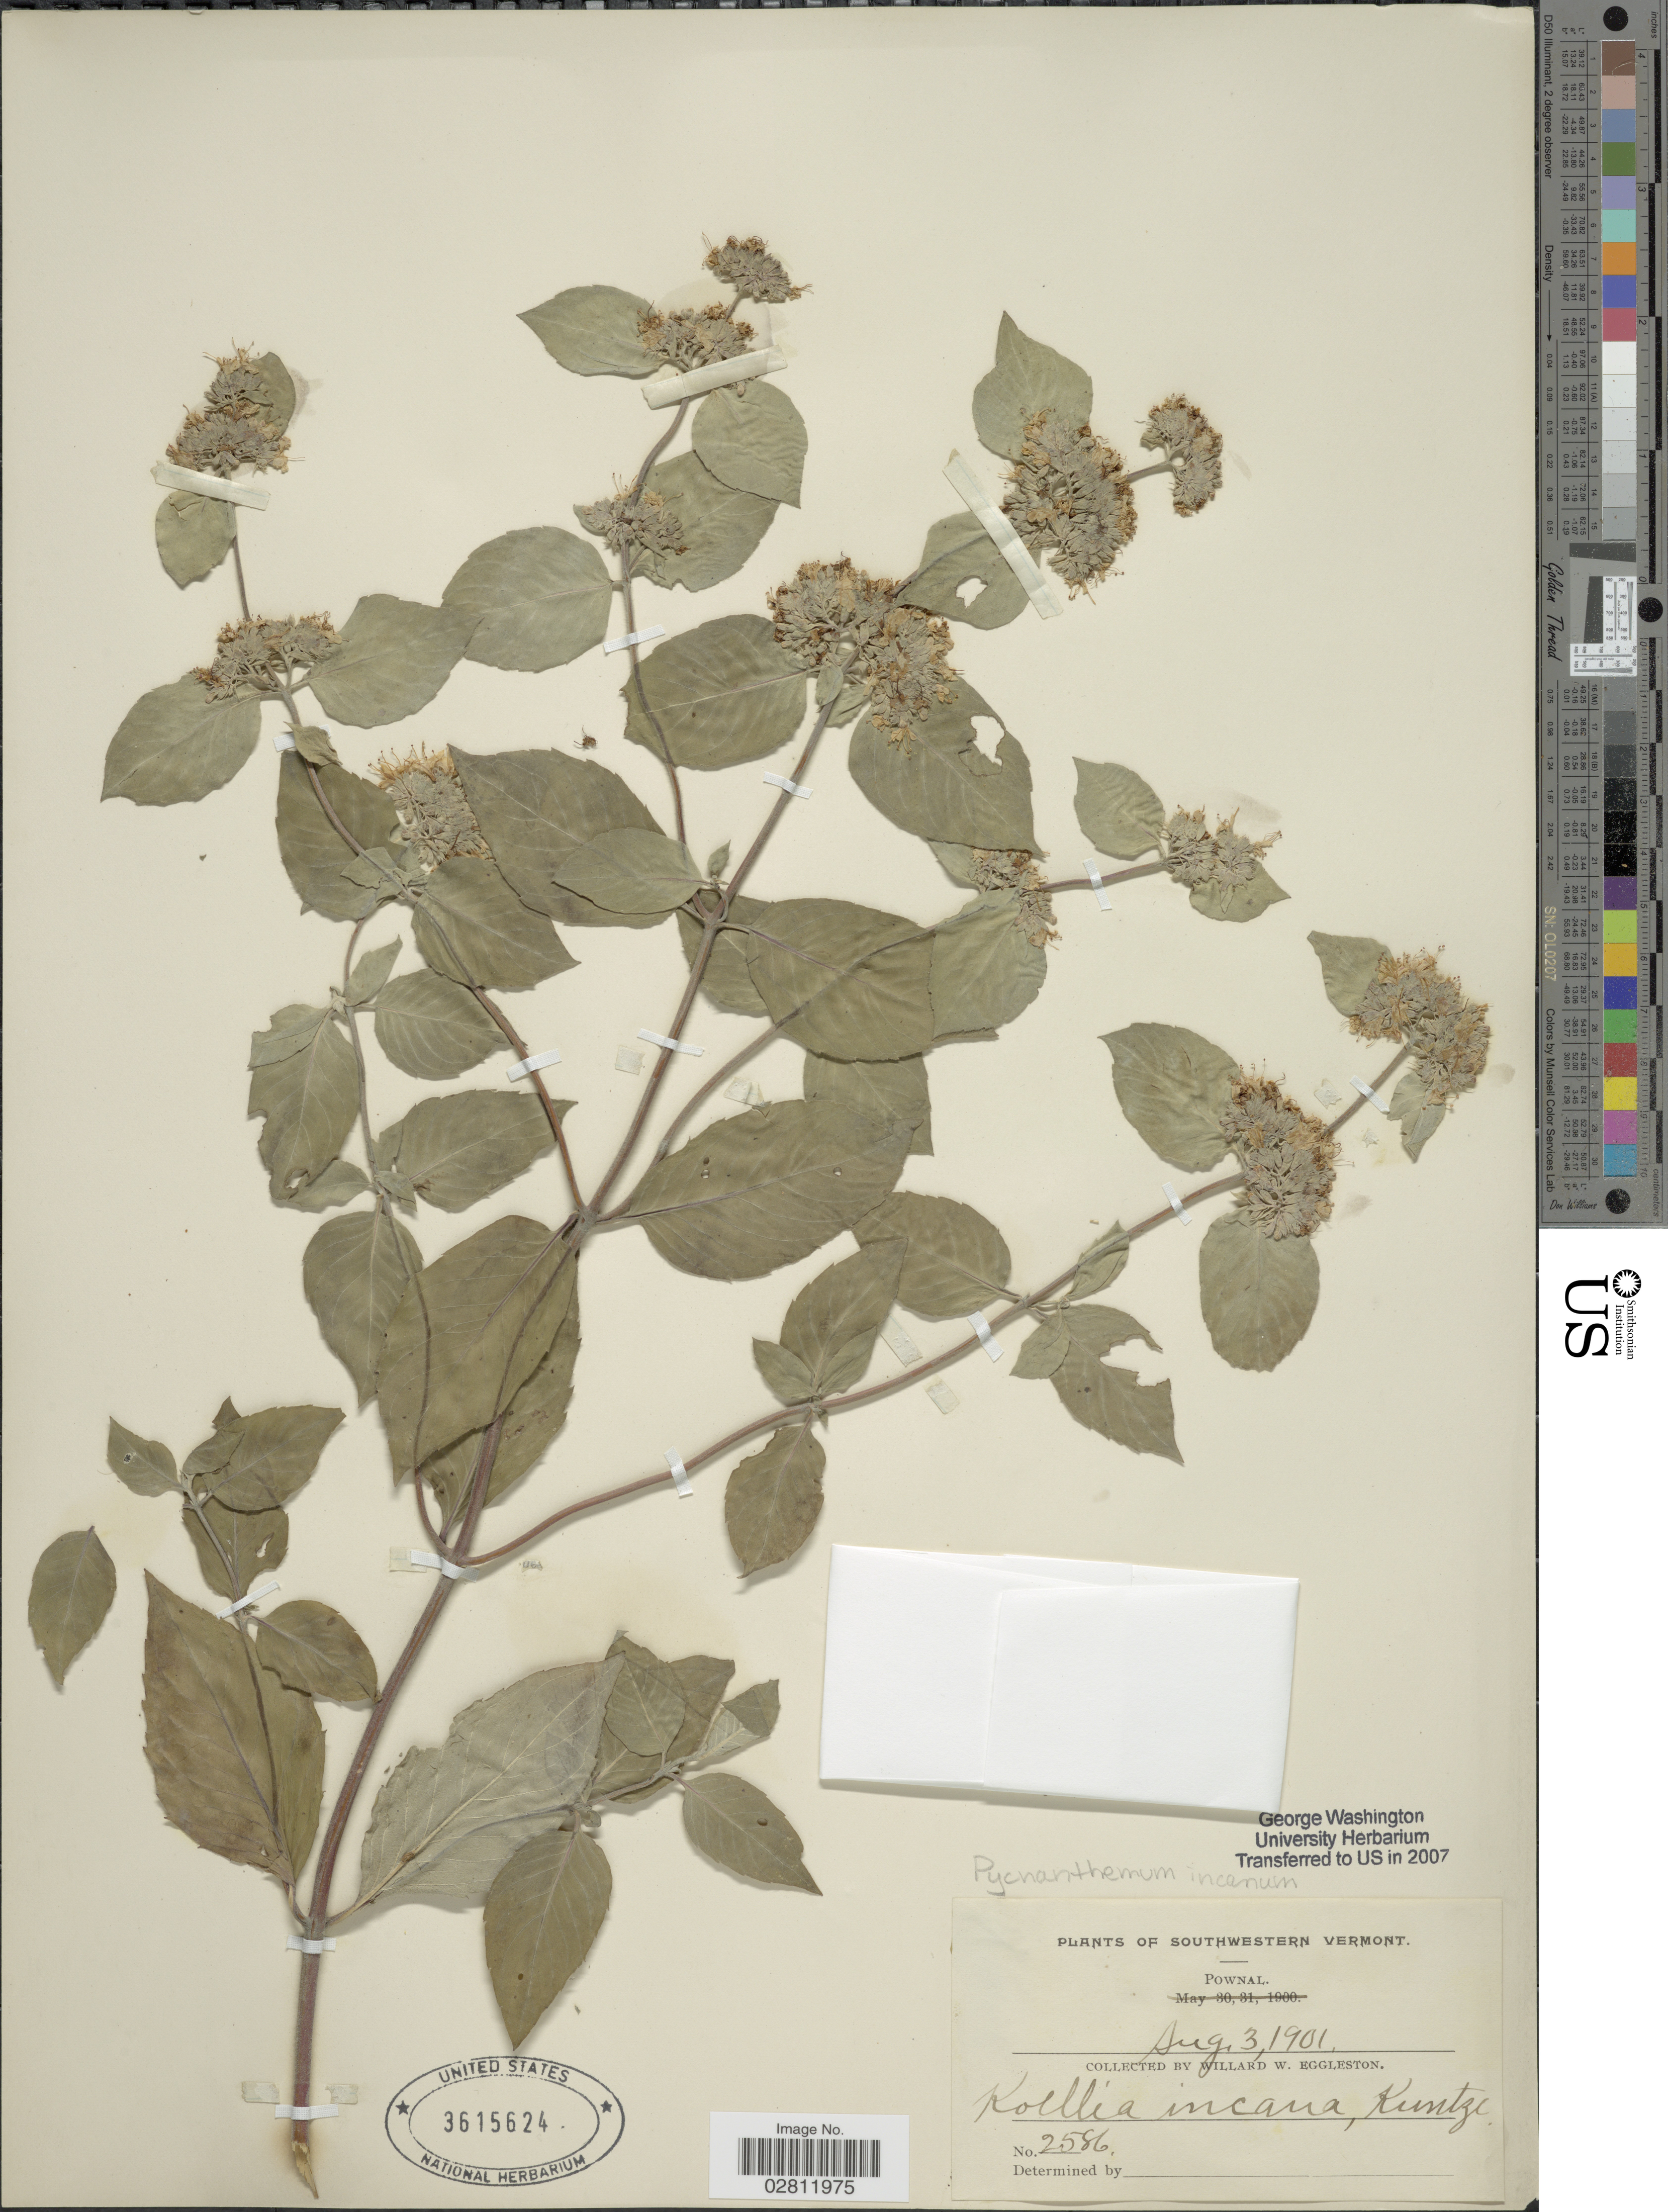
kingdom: Plantae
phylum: Tracheophyta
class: Magnoliopsida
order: Lamiales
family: Lamiaceae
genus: Pycnanthemum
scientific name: Pycnanthemum incanum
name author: (L.) Michx.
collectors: W. W. Eggleston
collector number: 2386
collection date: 1901-08-03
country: United States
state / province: Vermont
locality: Southwestern Vermont. Pownal.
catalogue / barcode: US 3615624